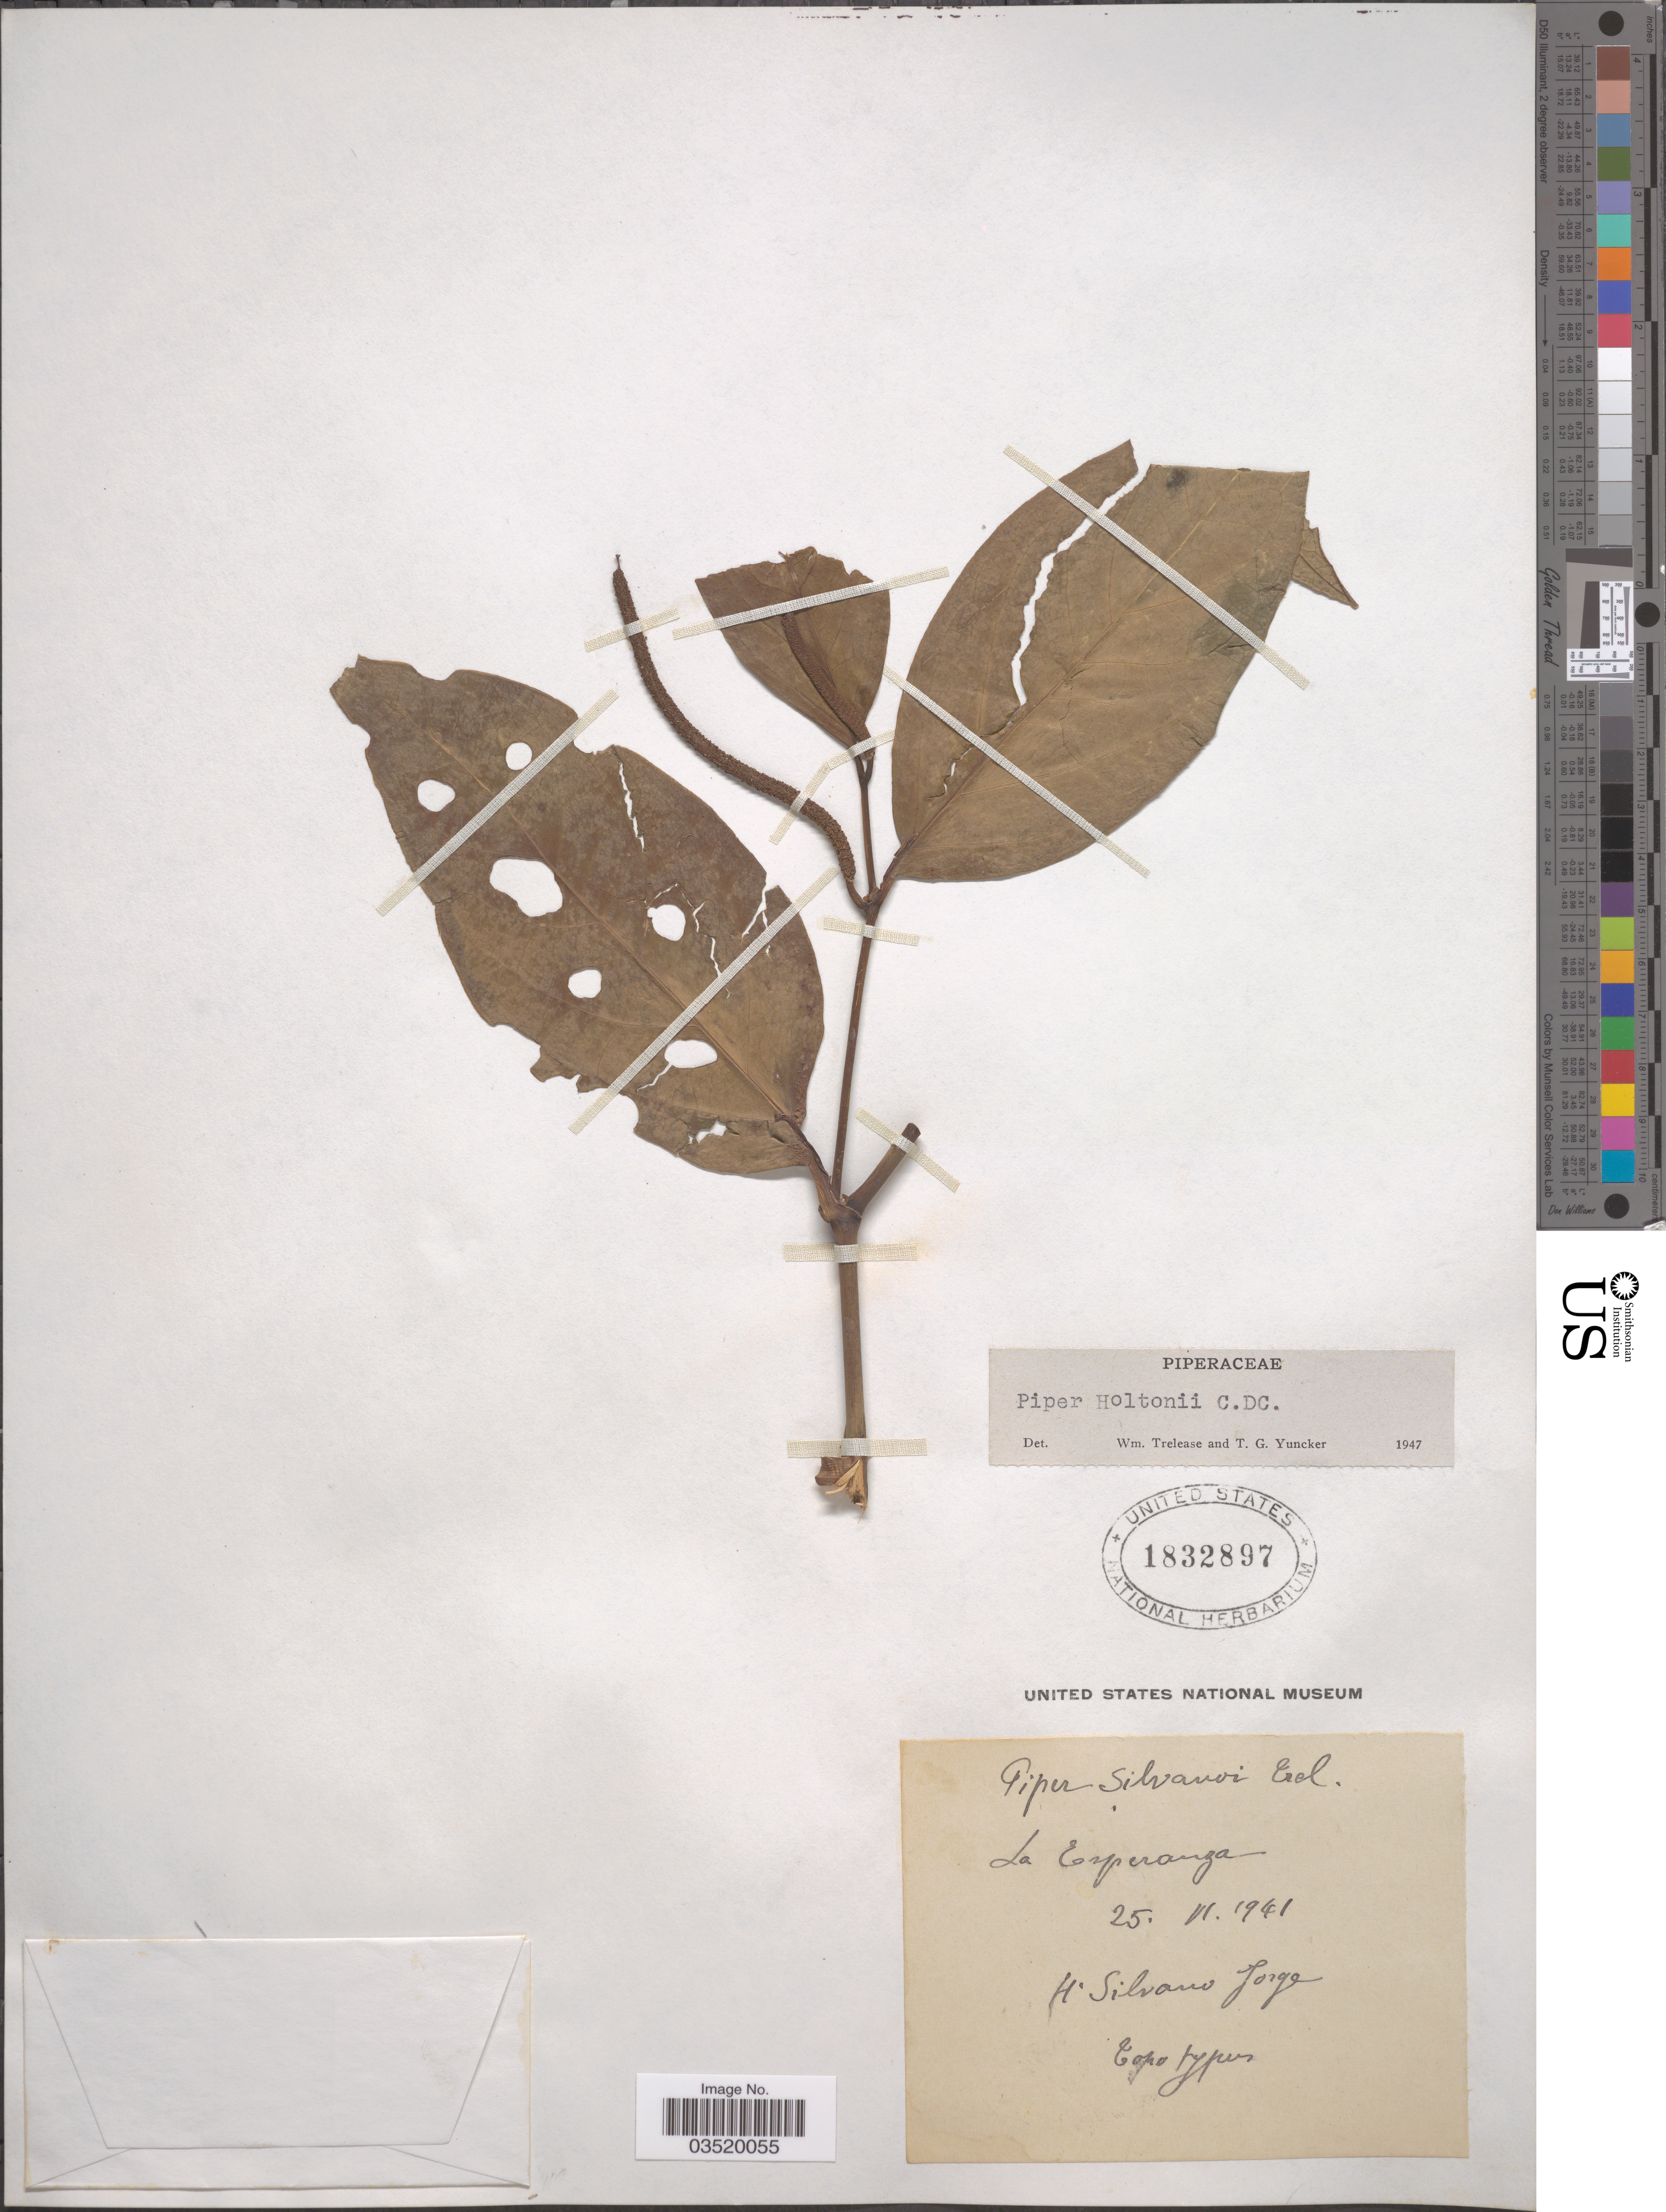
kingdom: Plantae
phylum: Tracheophyta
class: Magnoliopsida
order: Piperales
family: Piperaceae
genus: Piper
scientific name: Piper holtonii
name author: Trel.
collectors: H. Silvano J.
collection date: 1941-11-25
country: Colombia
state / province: Santander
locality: La Esperanza.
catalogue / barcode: US 1832897